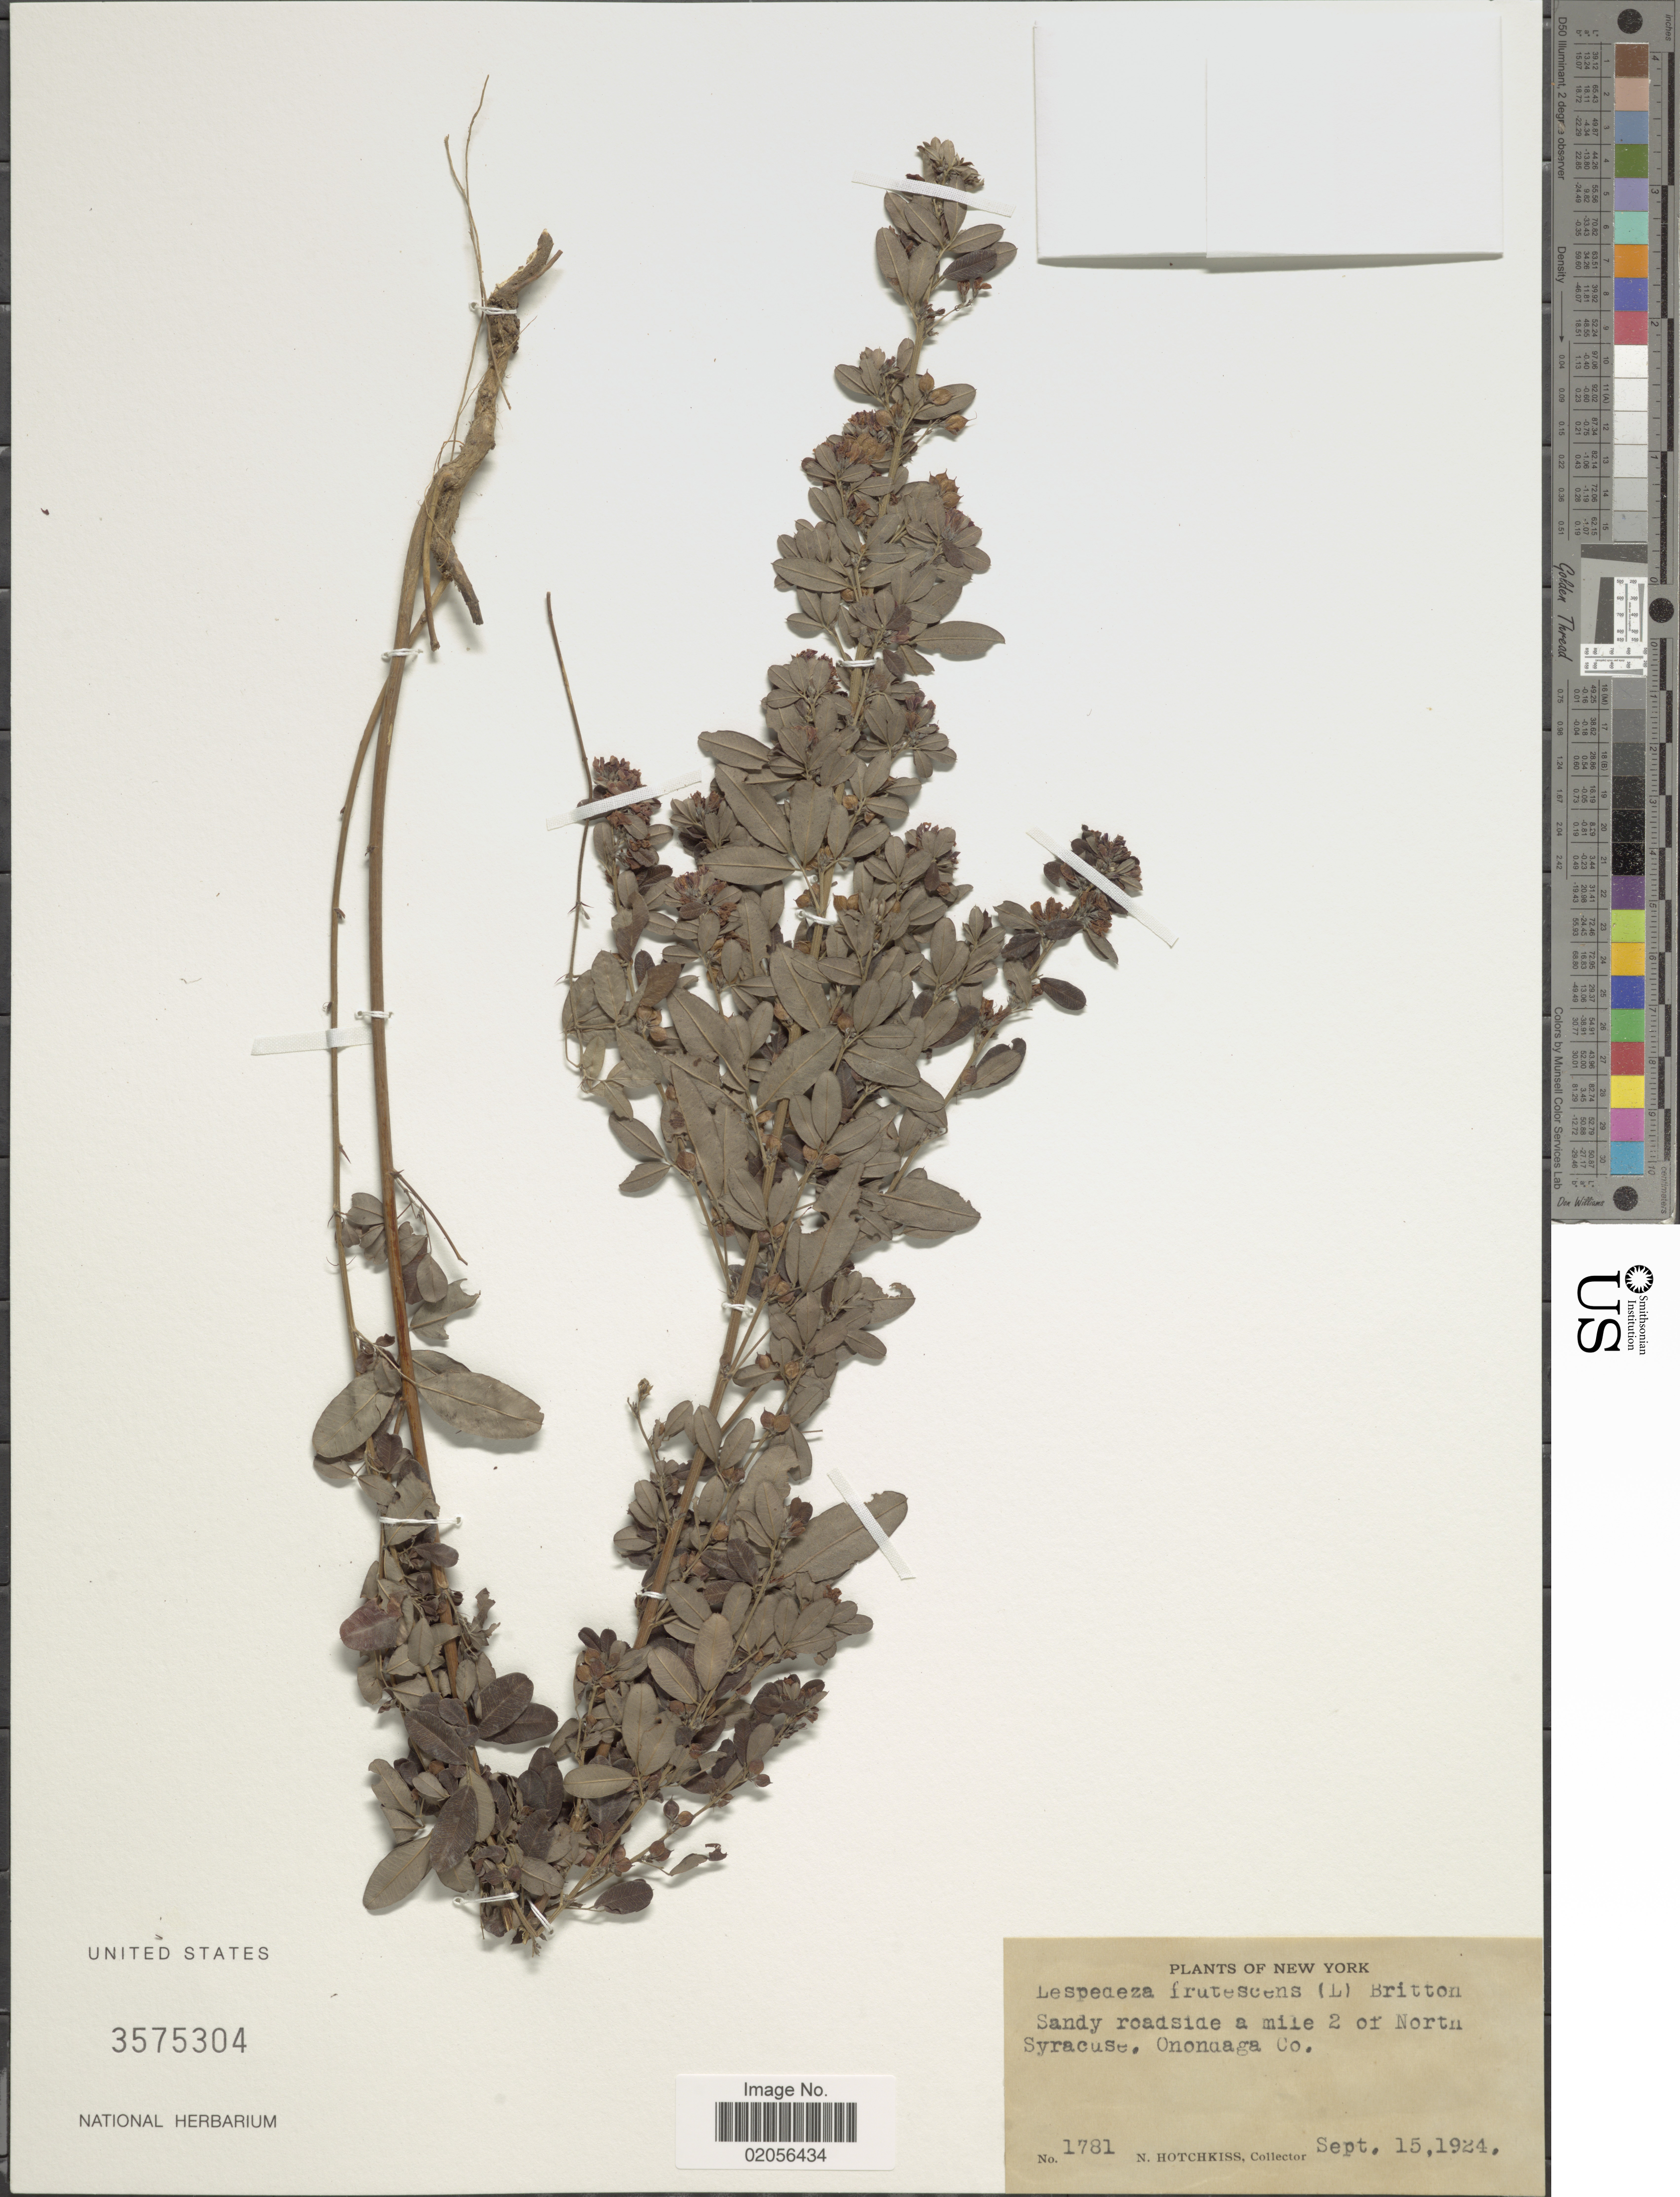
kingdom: Plantae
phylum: Tracheophyta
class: Magnoliopsida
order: Fabales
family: Fabaceae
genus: Lespedeza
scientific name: Lespedeza intermedia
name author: (S. Watson) Britton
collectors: N. Hotchkiss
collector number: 1781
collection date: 1924-09-15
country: United States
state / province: New York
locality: Sandy roadside a mile 2 of North Syracuse, Onondaga Co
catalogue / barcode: US 3575304